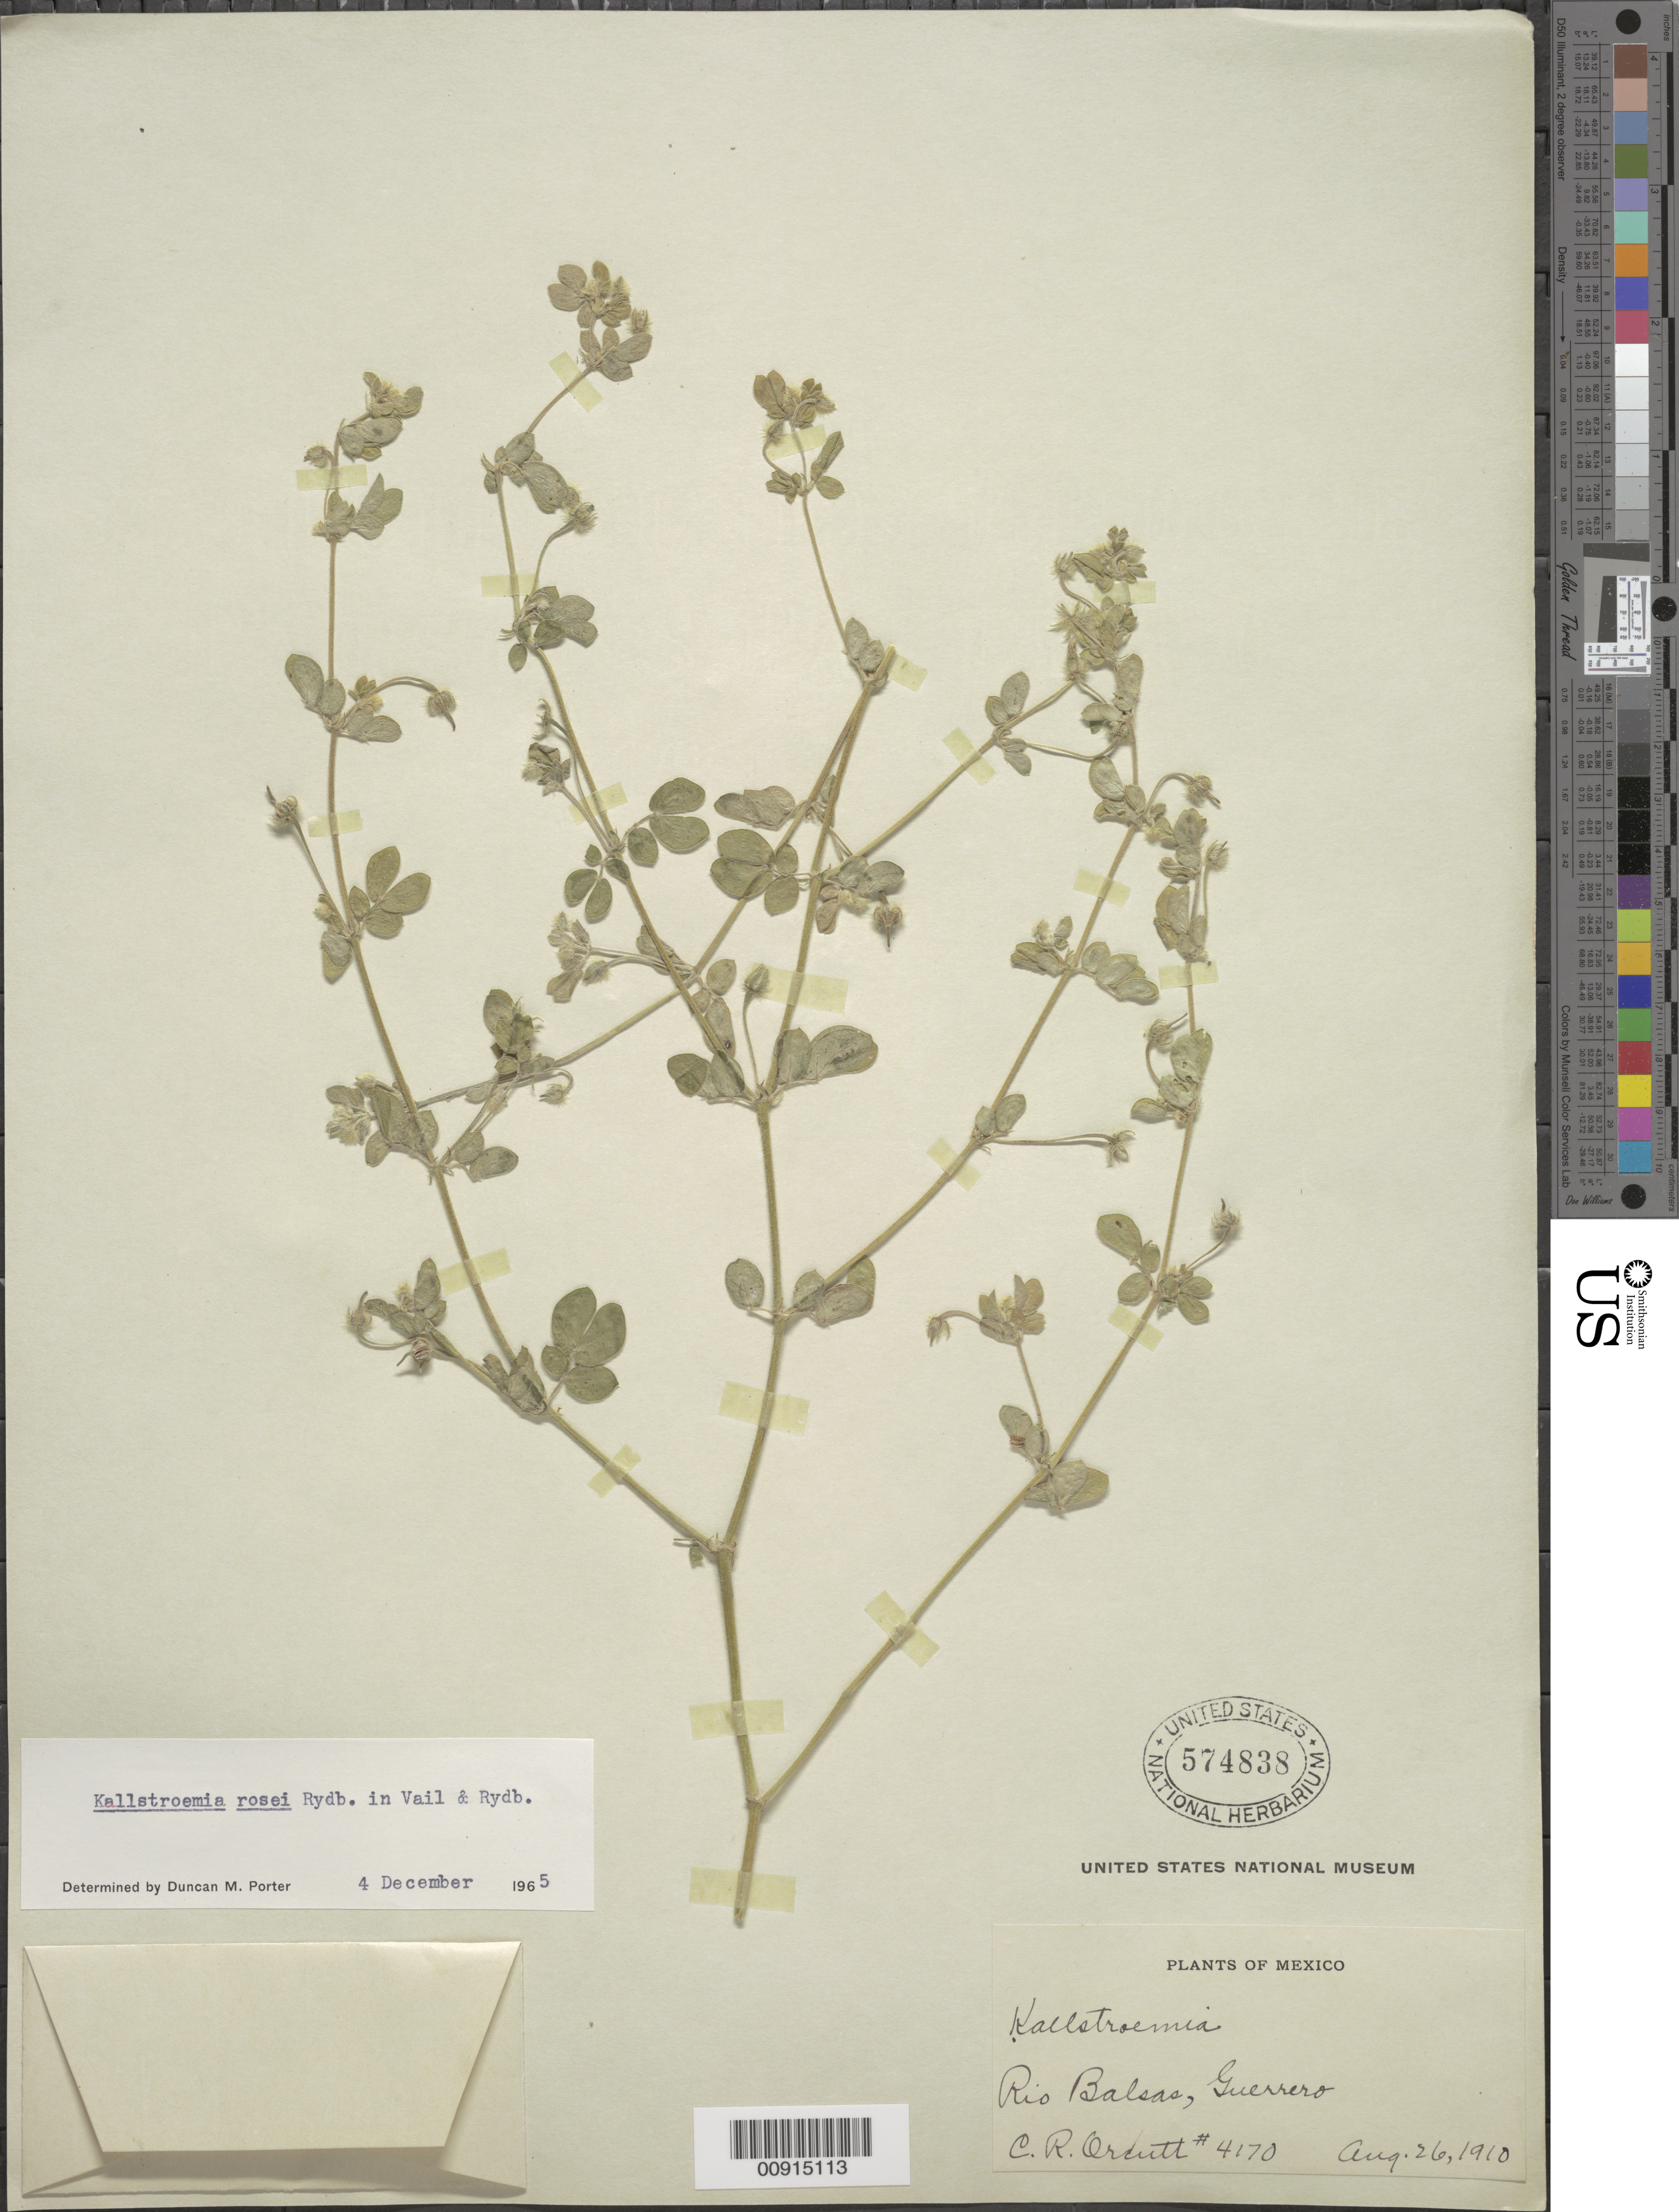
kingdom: Plantae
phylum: Tracheophyta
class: Magnoliopsida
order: Zygophyllales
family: Zygophyllaceae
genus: Kallstroemia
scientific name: Kallstroemia rosei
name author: Rydb.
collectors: C. R. Orcutt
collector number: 4170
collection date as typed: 26 Aug 1910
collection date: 1910-08-26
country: Mexico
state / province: Guerrero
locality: Río Balsas, Guerrero.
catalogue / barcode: US 574838